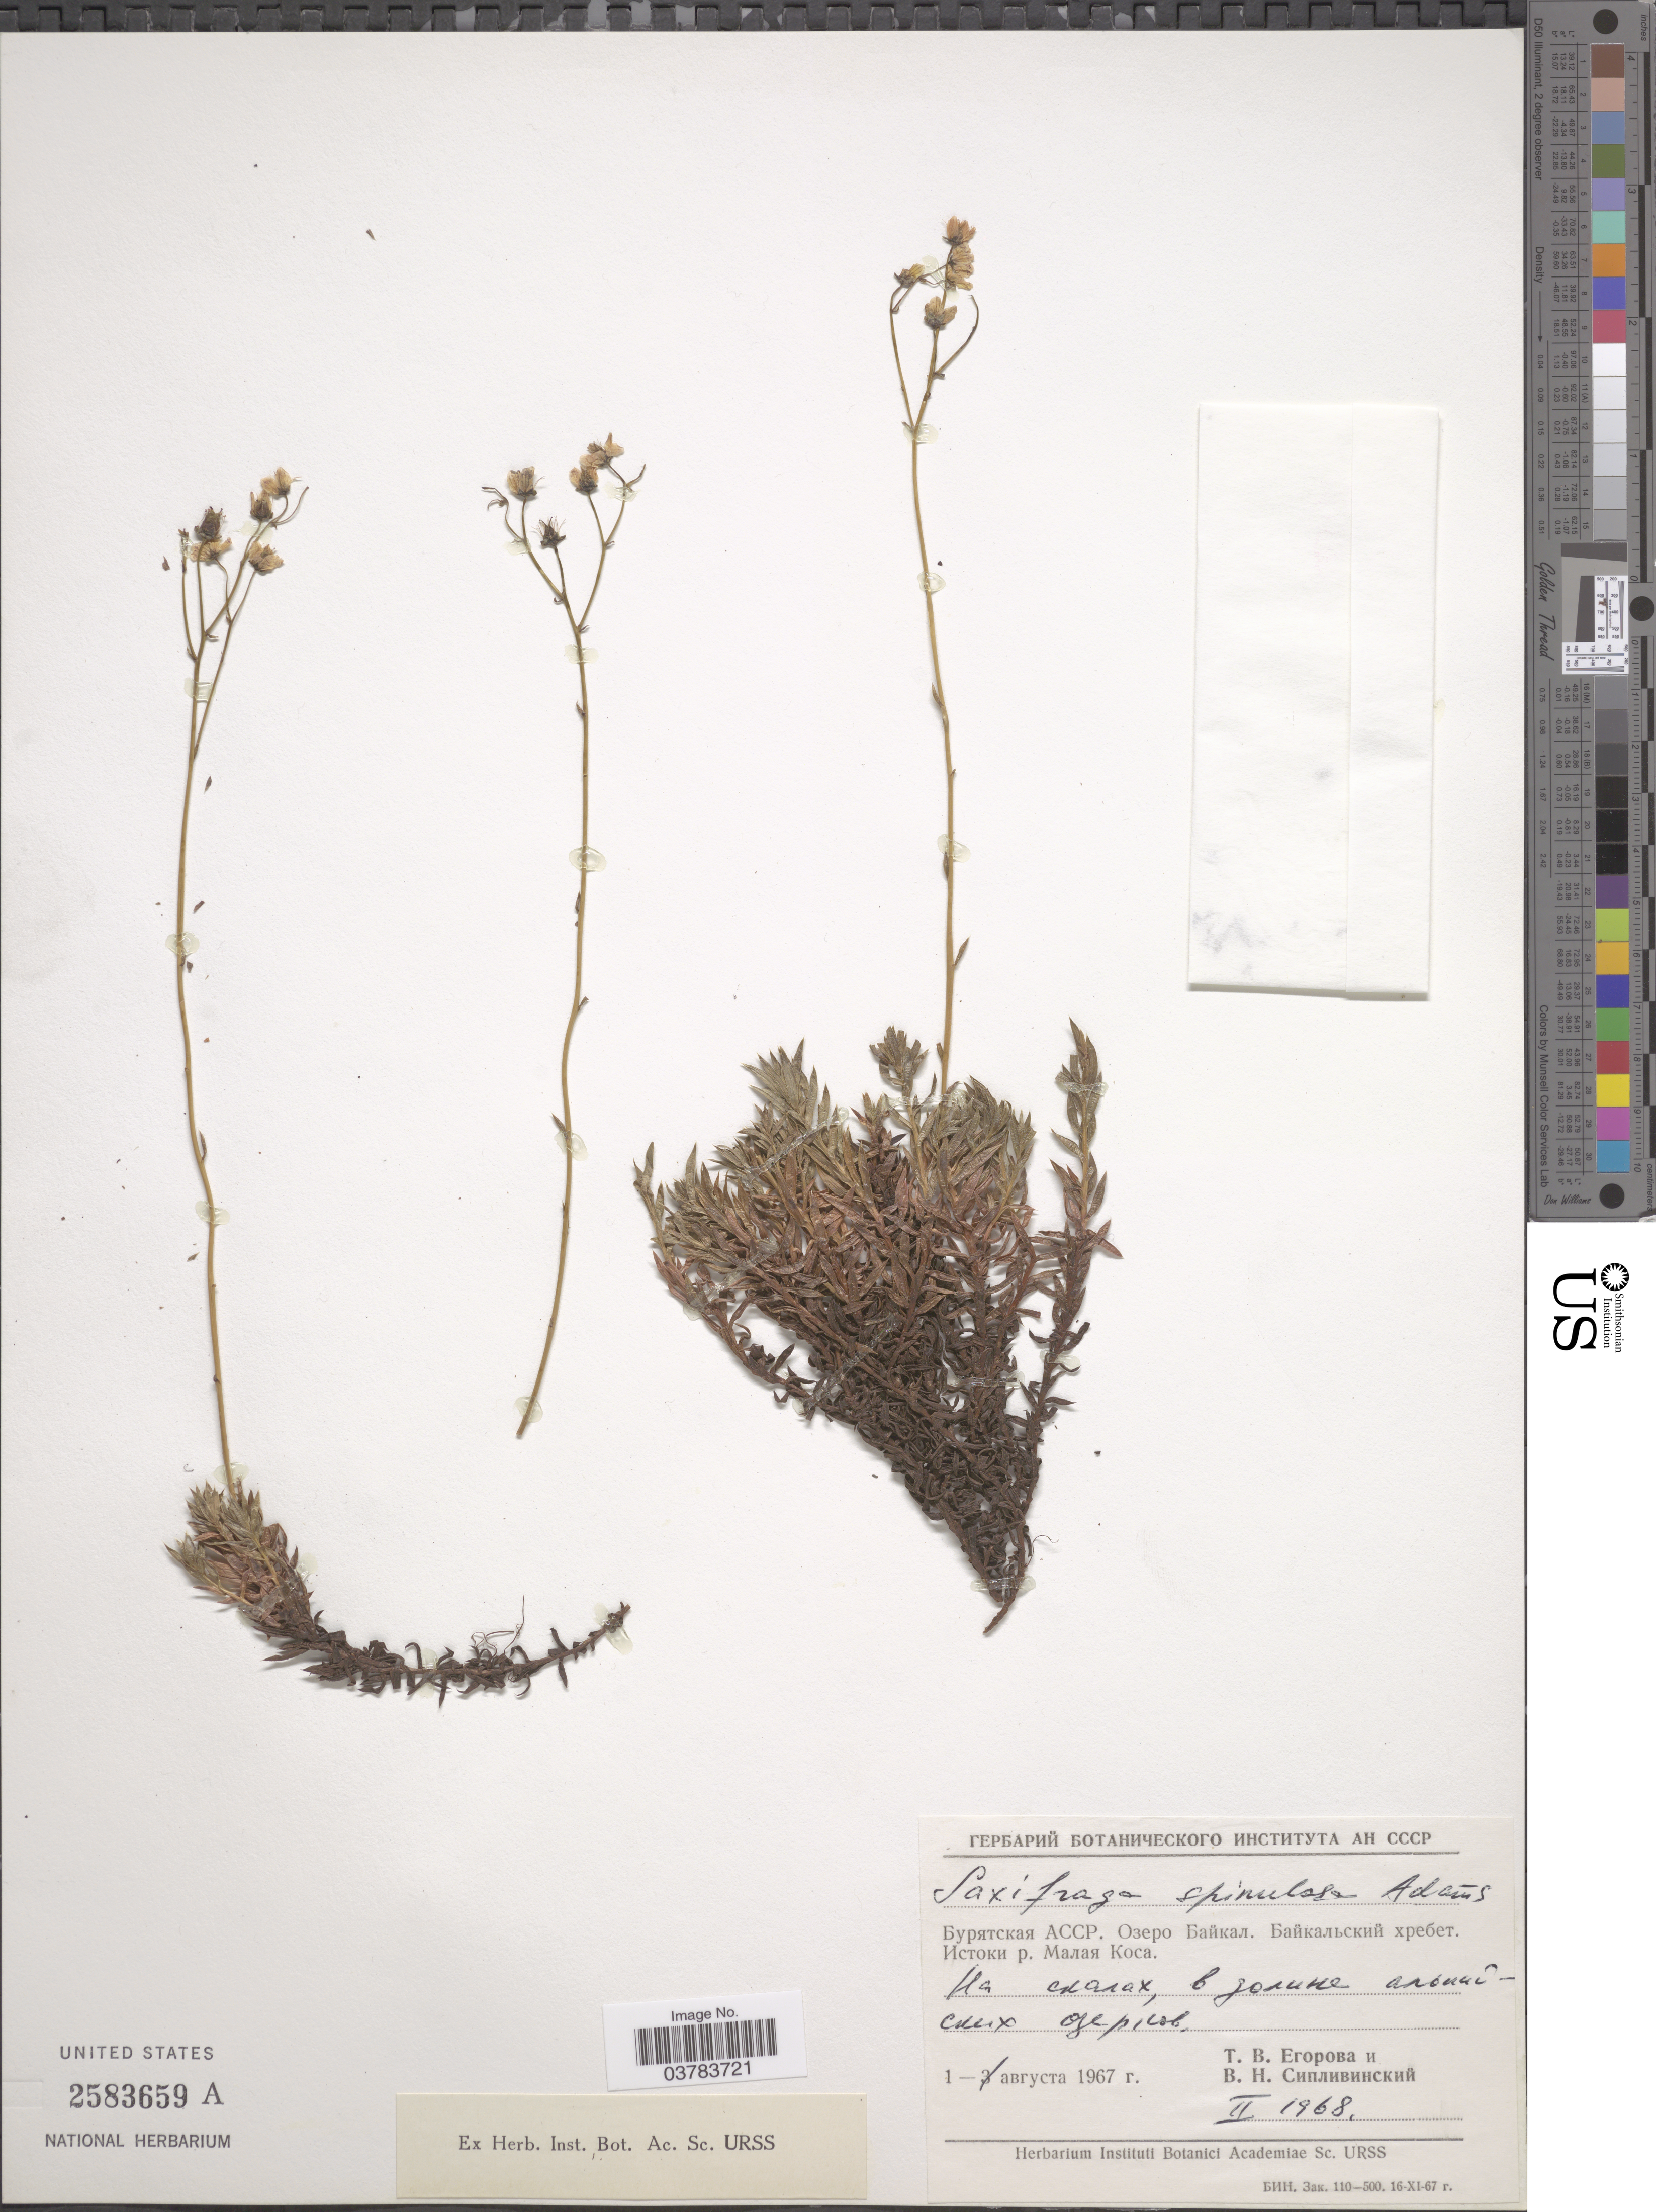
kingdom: Plantae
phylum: Tracheophyta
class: Magnoliopsida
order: Saxifragales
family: Saxifragaceae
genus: Saxifraga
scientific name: Saxifraga spinulosa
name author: Adams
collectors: T. V. Egorova & V. Siplivinskiy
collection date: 1967-08-01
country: Russian Federation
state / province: Buryatia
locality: Lake Baikal, mouth of river of Malaya Kosa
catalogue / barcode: US 2583659A